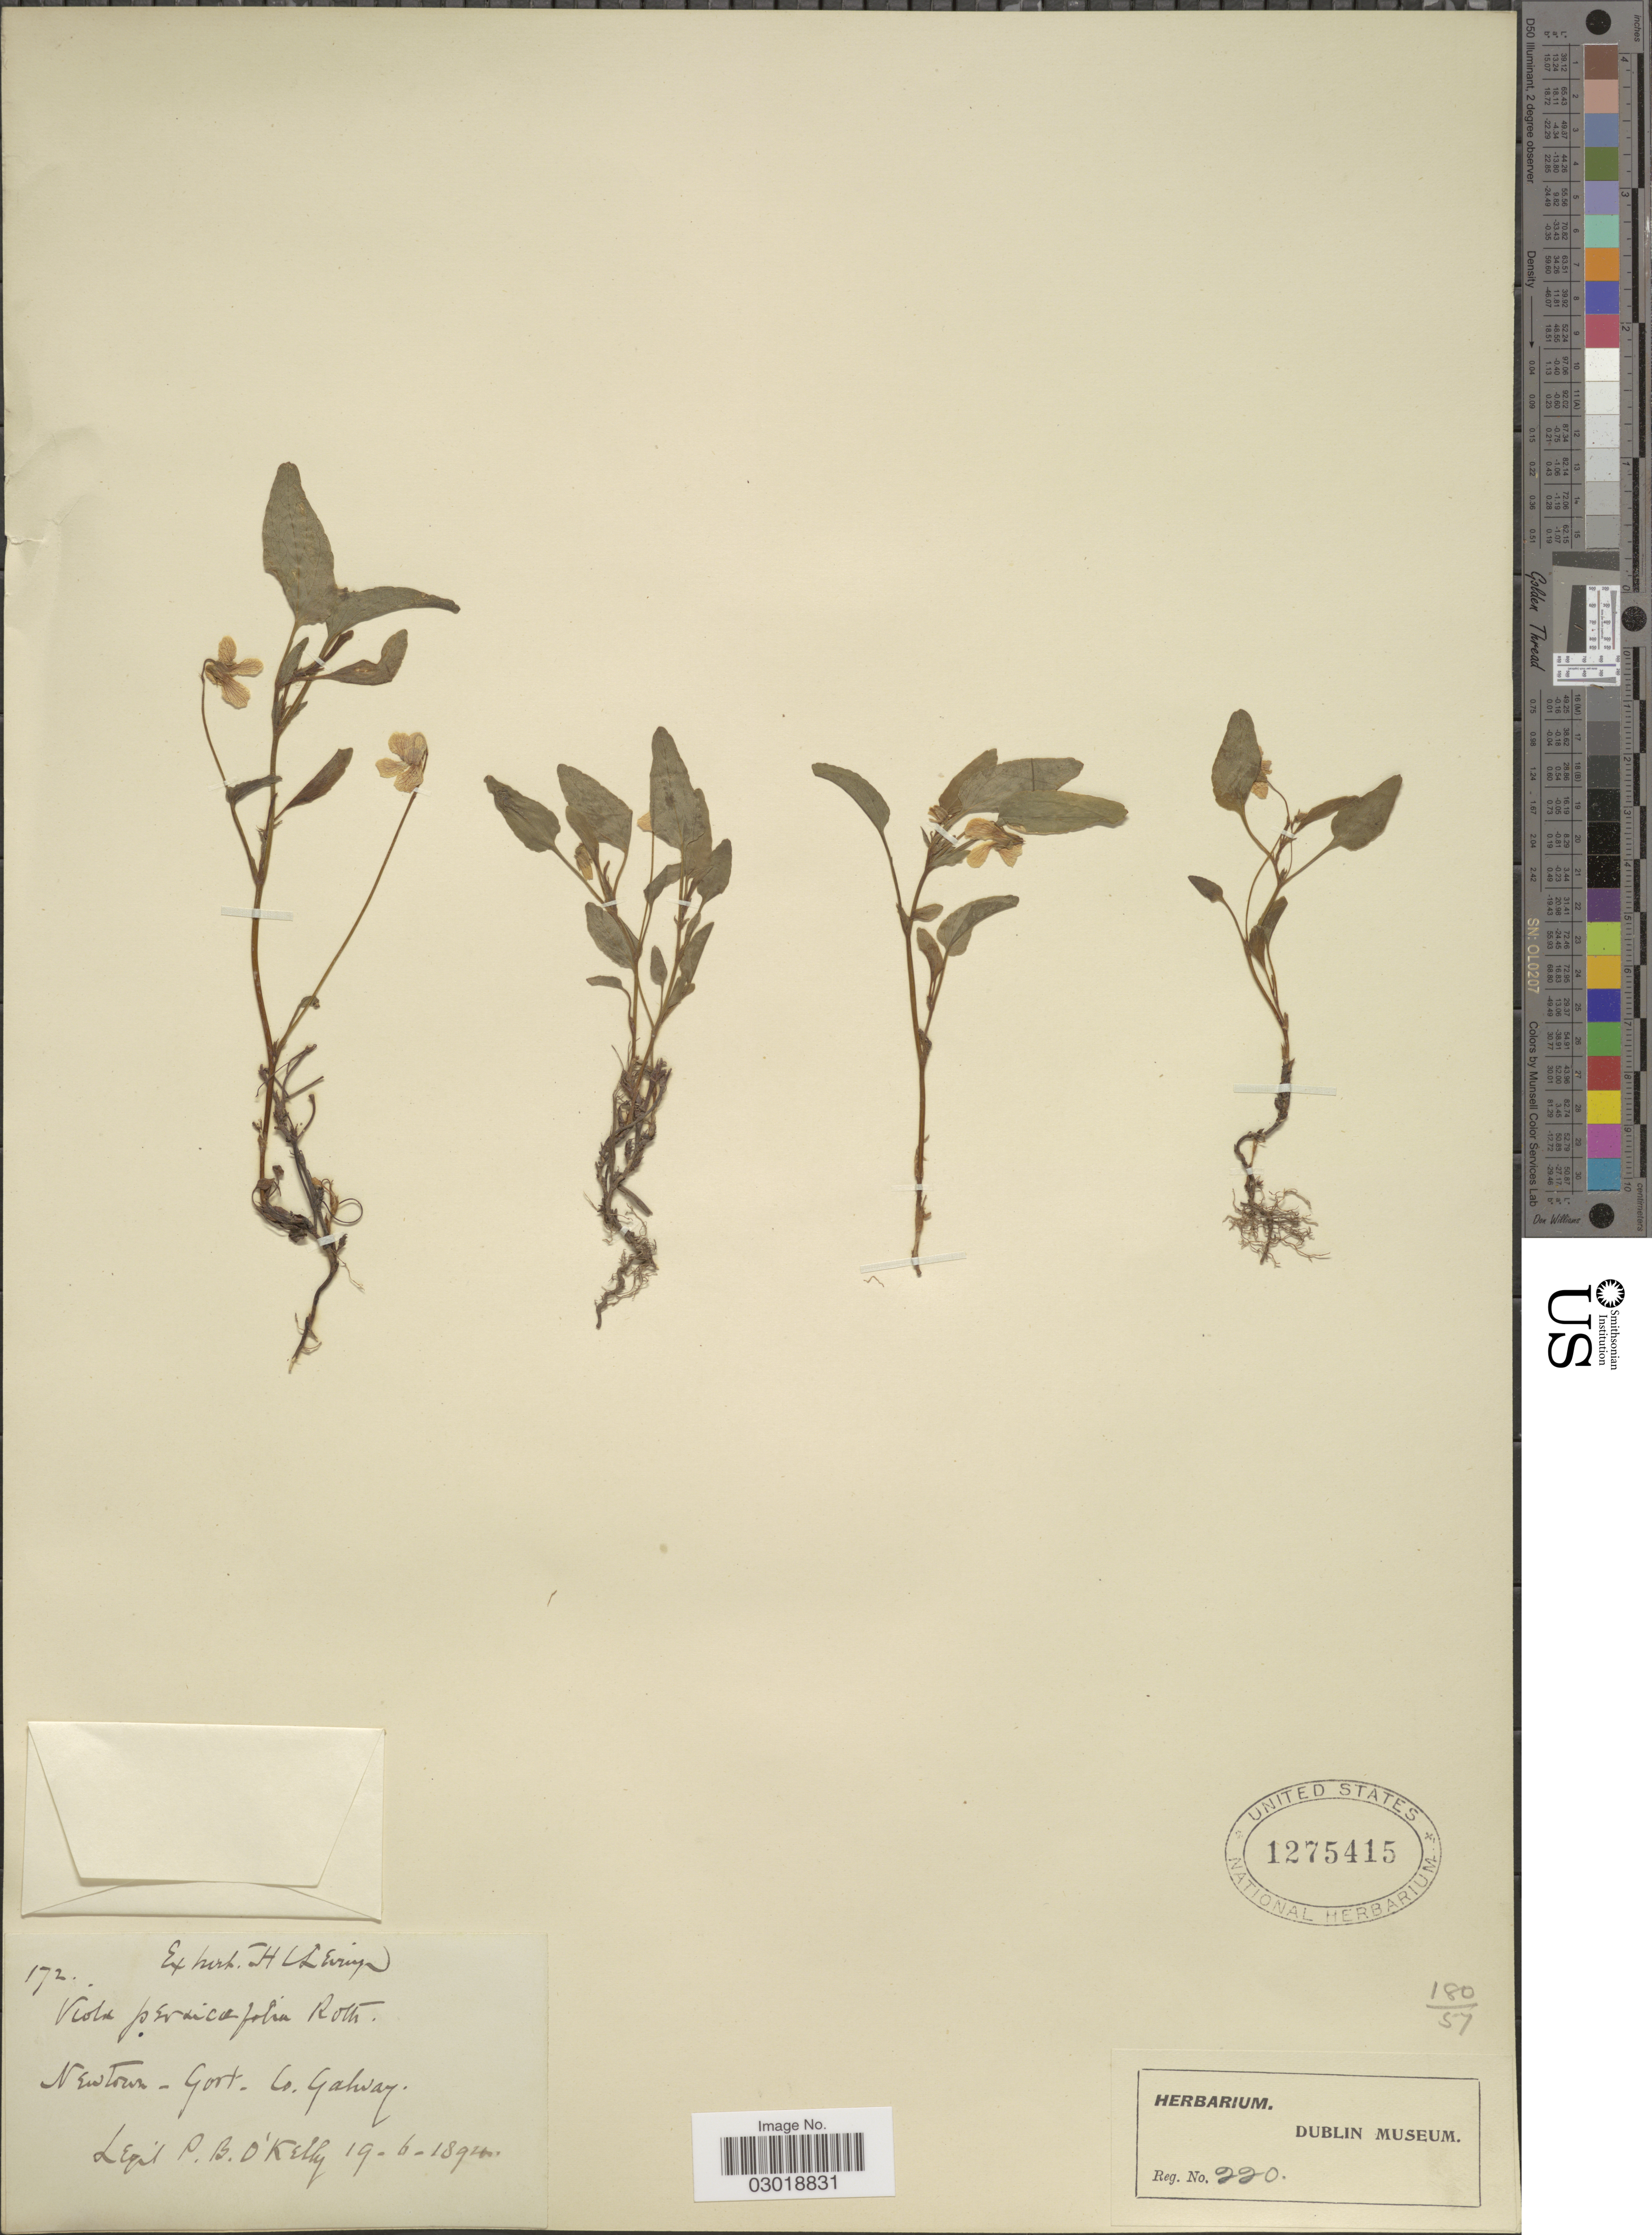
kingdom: Plantae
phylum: Tracheophyta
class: Magnoliopsida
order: Malpighiales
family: Violaceae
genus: Viola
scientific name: Viola persicifolia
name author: Schreb.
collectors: P. O'Kelly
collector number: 172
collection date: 1892-06-19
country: Ireland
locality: Newton - Govt. Co. Galway.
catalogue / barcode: US 1275415